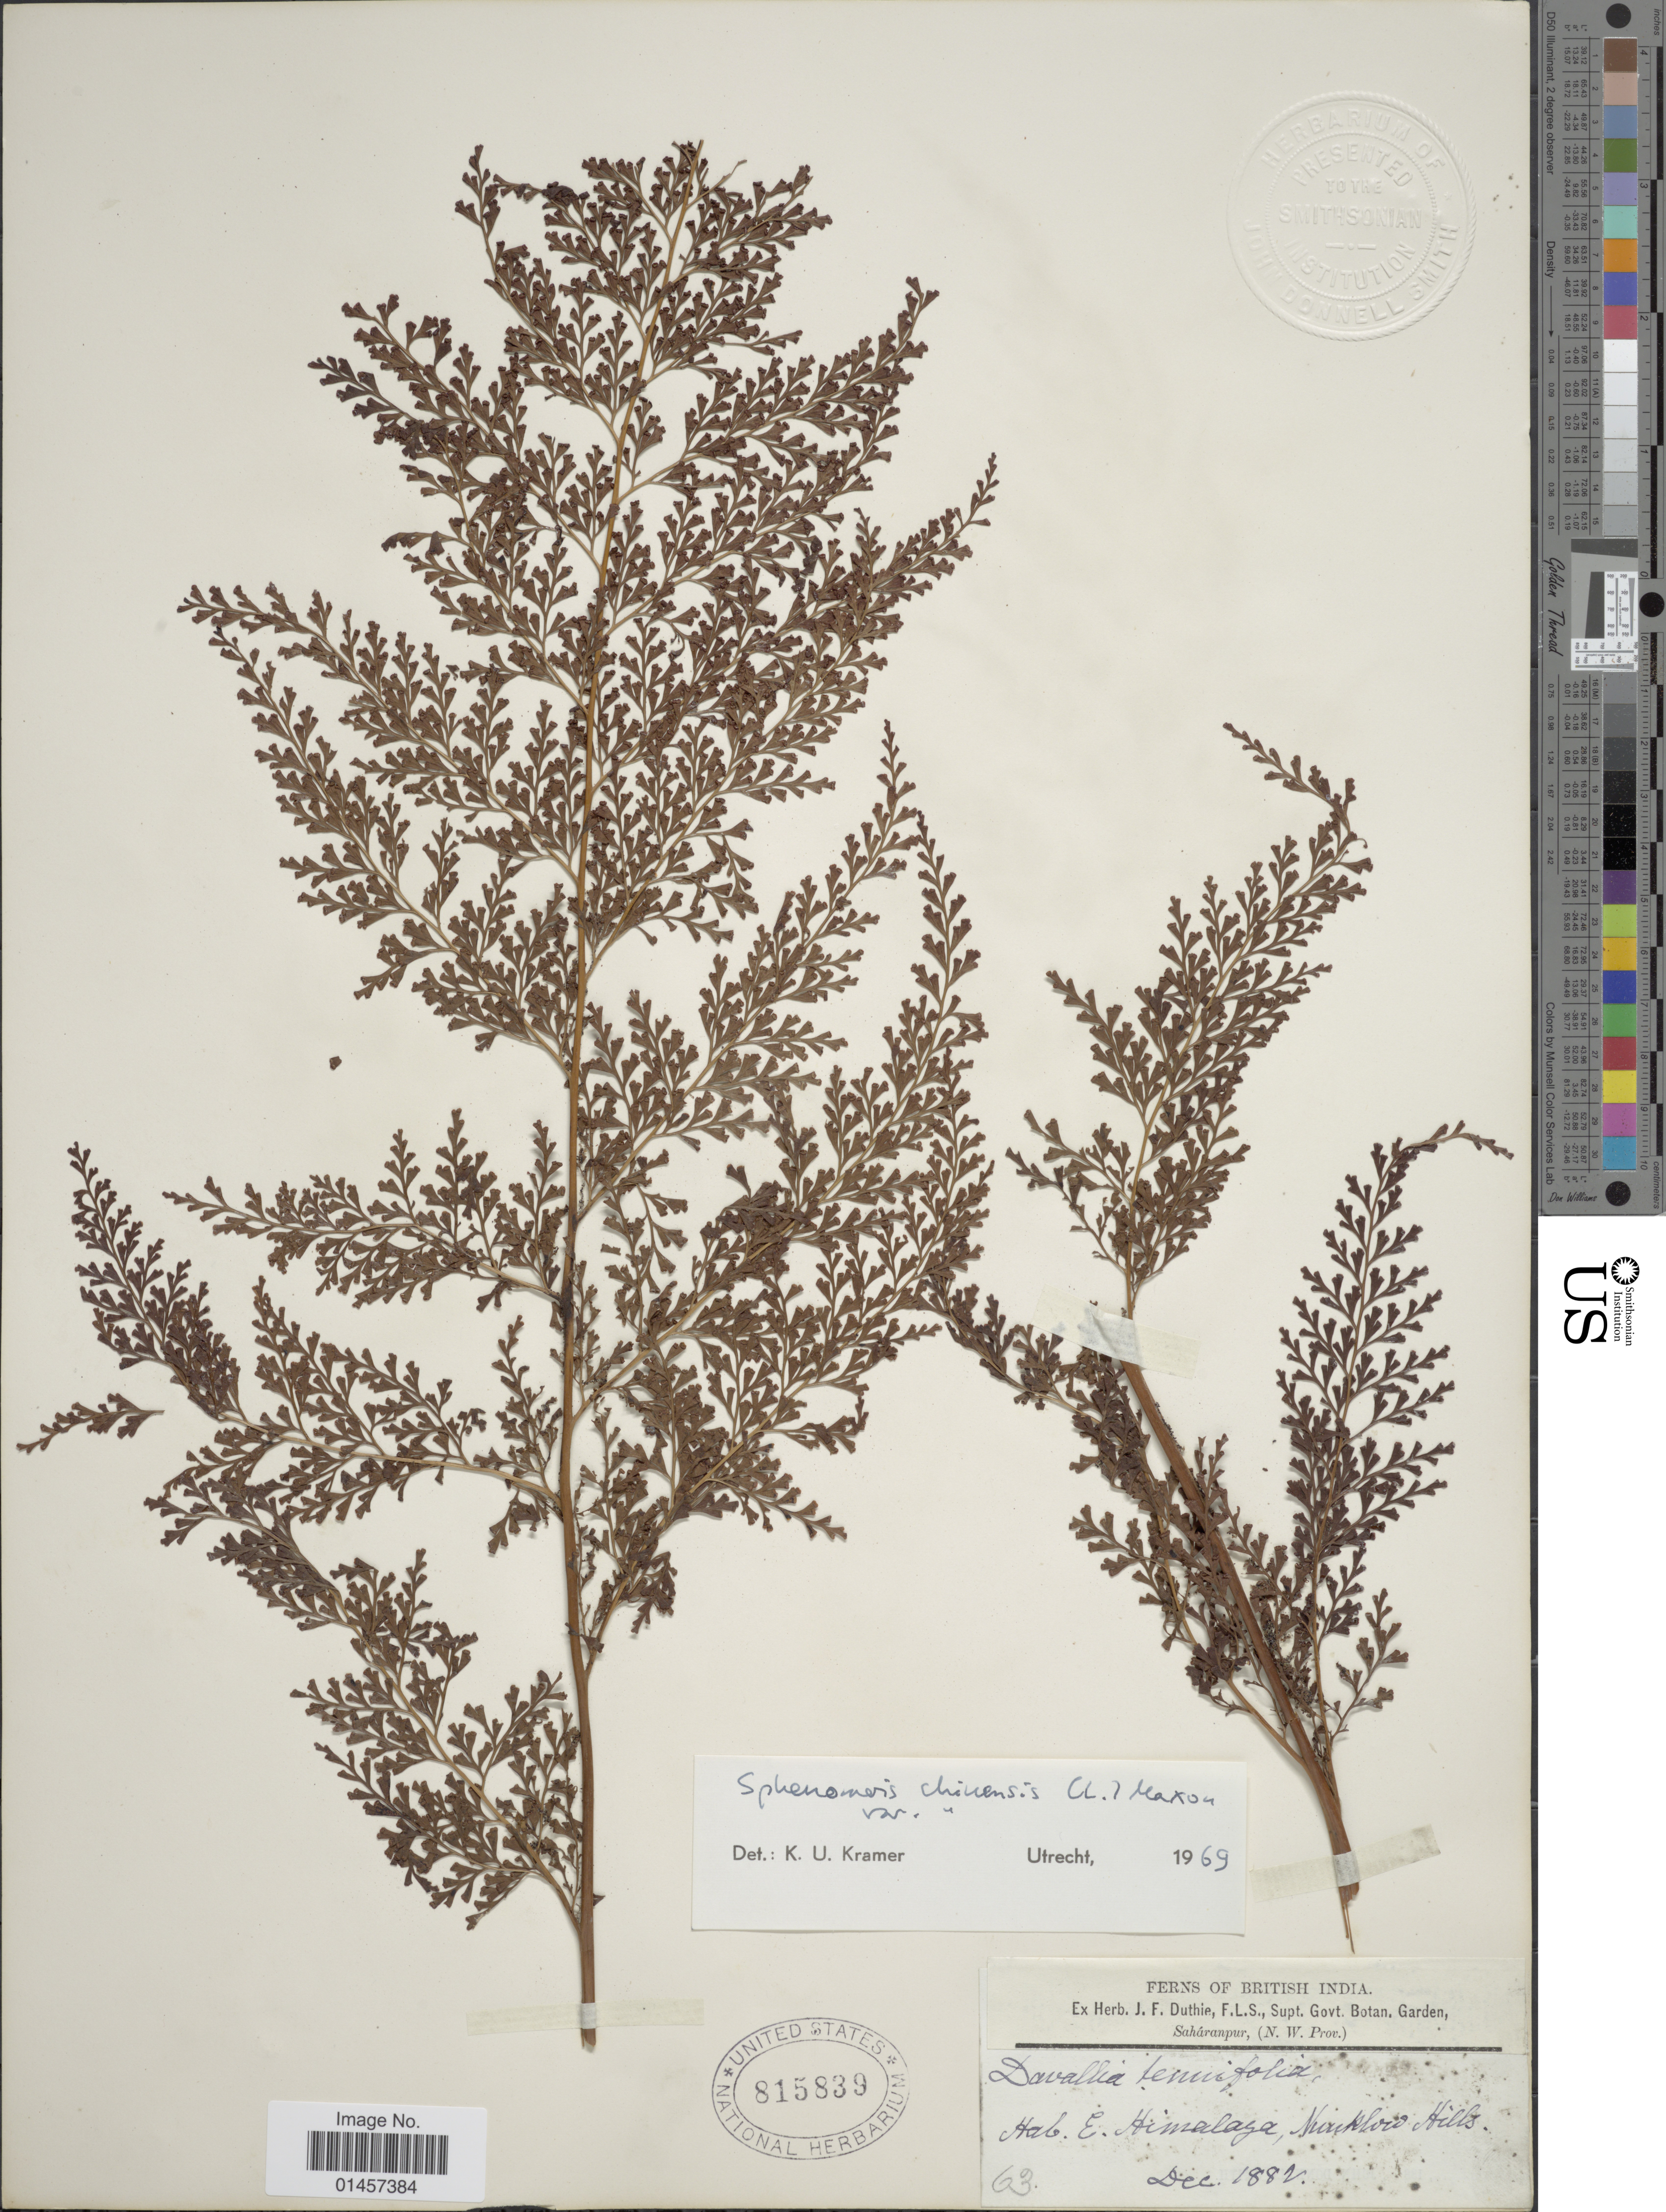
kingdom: Plantae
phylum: Tracheophyta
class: Polypodiopsida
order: Polypodiales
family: Lindsaeaceae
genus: Sphenomeris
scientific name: Sphenomeris chinensis var. chinensis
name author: (L.) Maxon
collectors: ex herb. J. F. Duthie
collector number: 63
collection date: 1882-12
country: India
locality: British India, E. Himalaya, Maiklow Hills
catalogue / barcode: US 815839